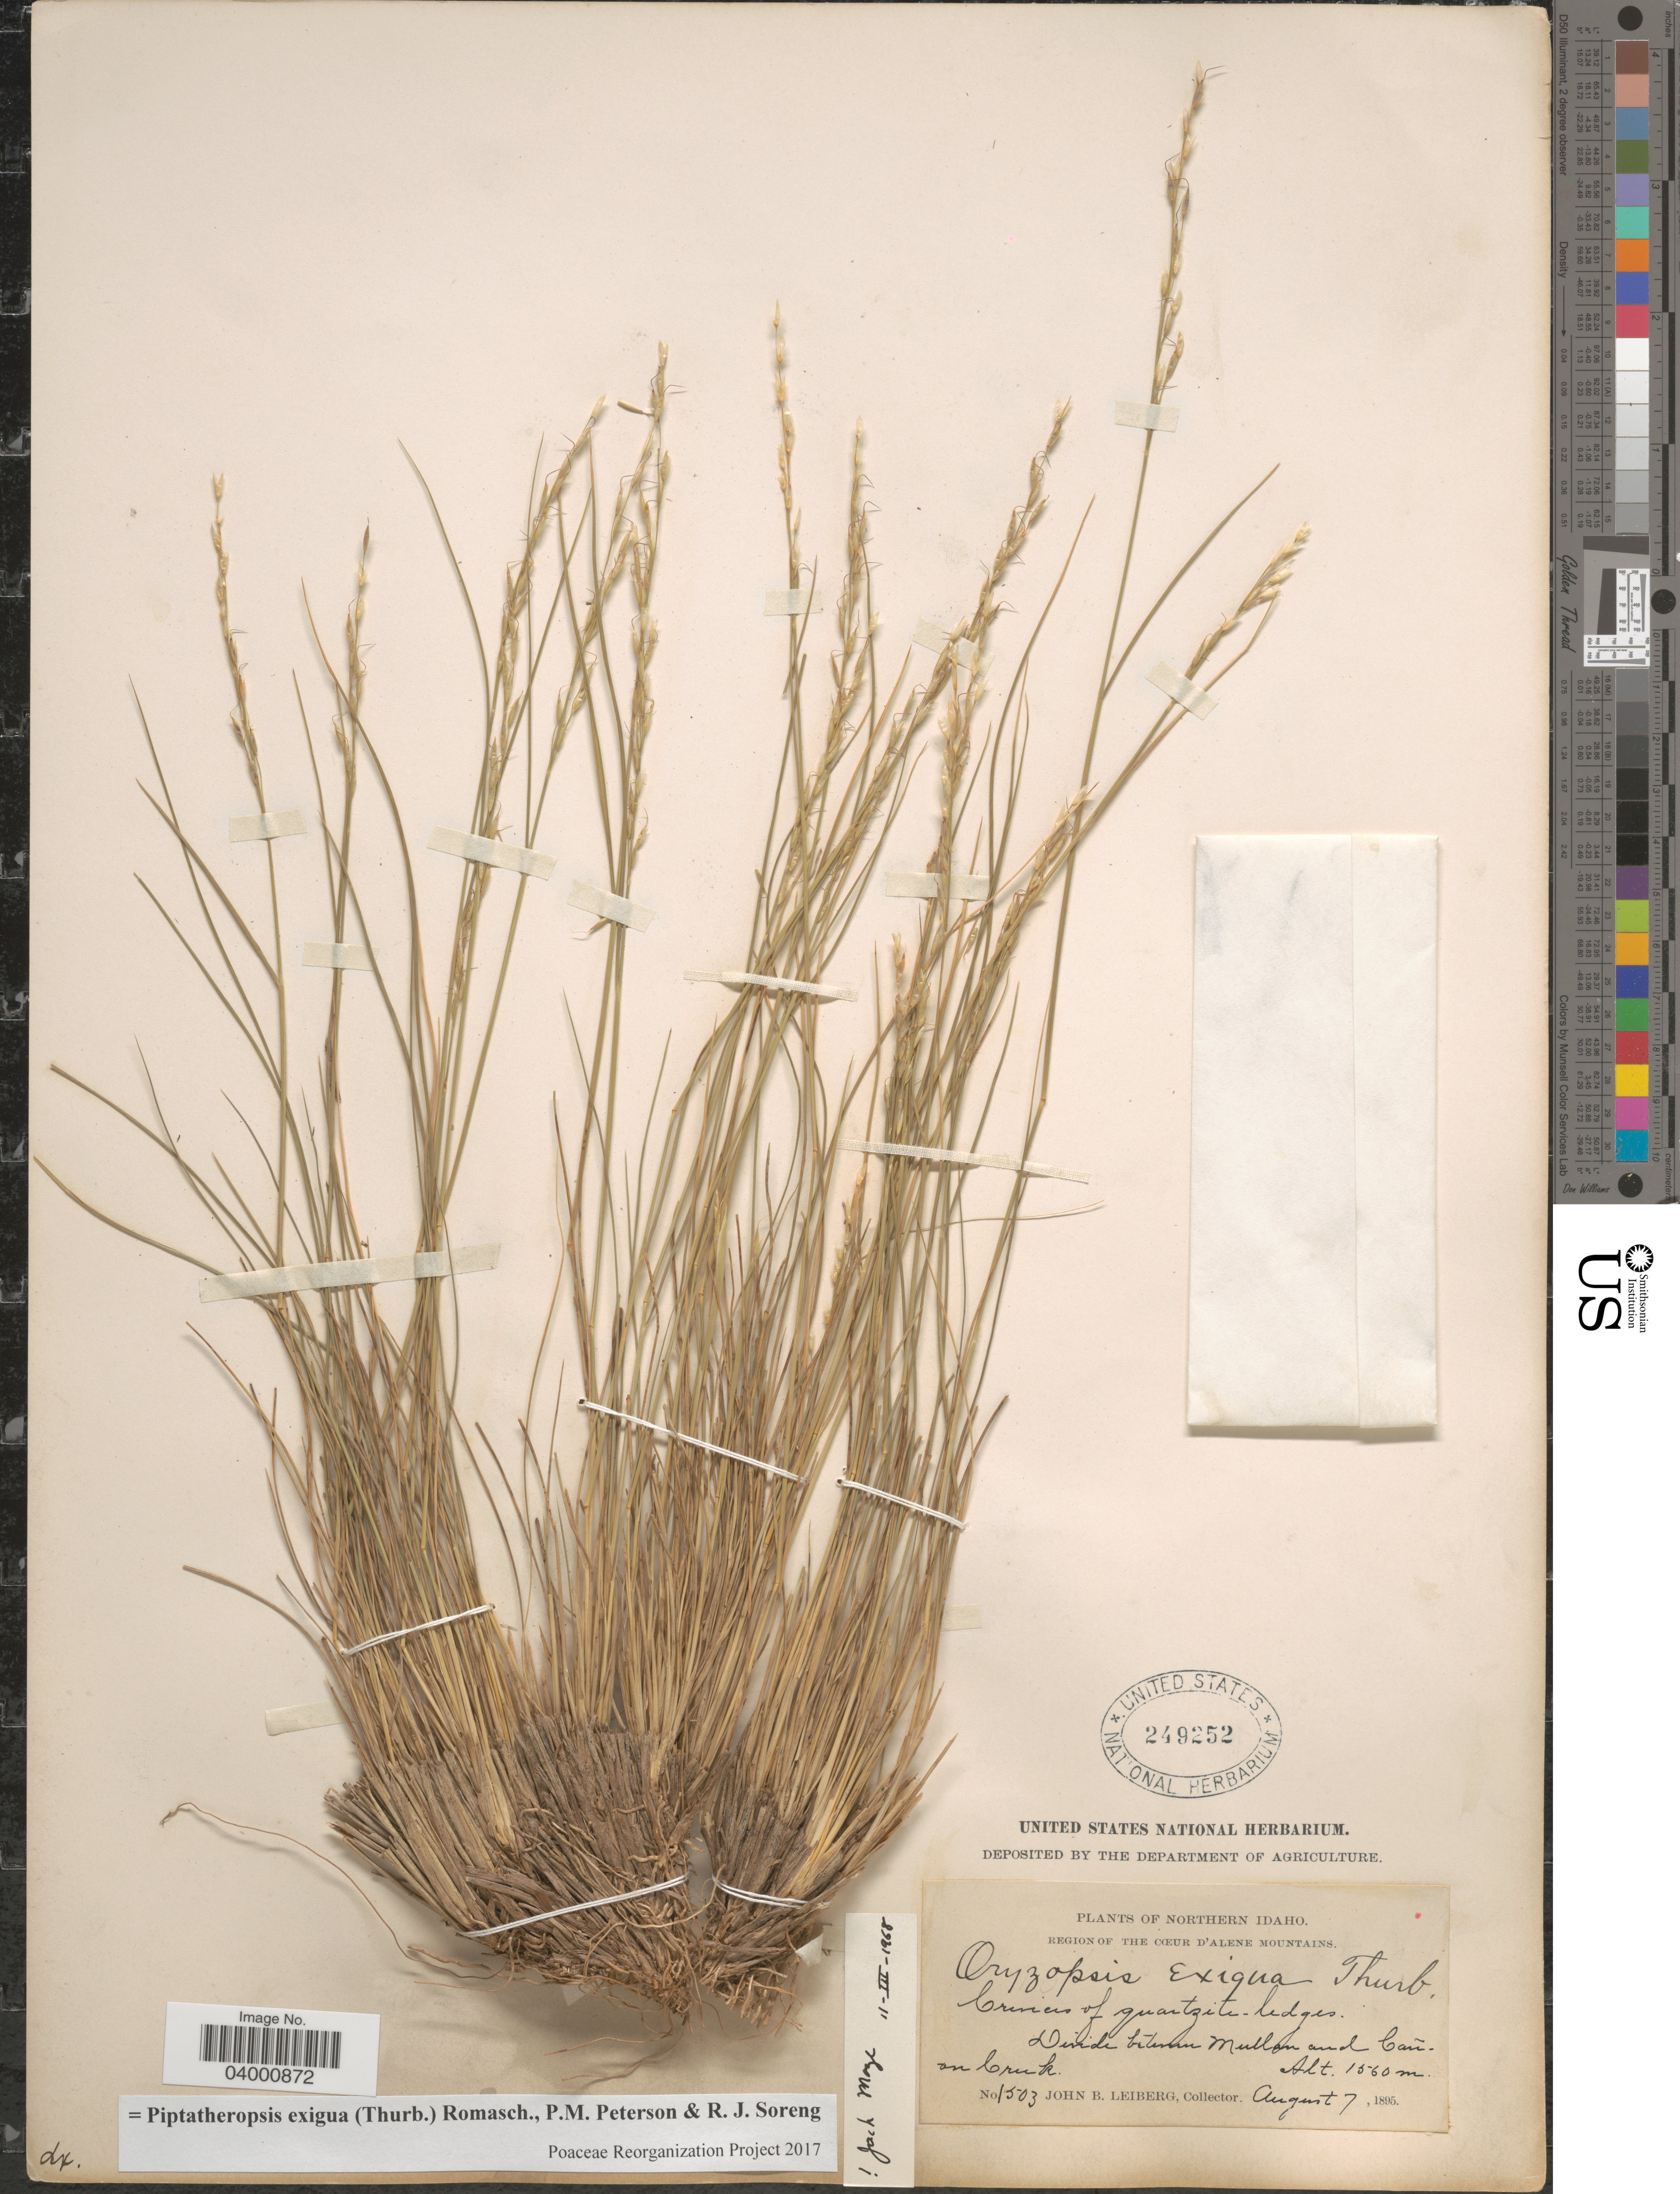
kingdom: Plantae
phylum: Tracheophyta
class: Liliopsida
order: Poales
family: Poaceae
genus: Piptatheropsis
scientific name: Piptatheropsis exigua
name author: (Thurb.) Romasch. et al.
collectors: J. B. Leiberg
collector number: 1503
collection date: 1895-08-07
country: United States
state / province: Idaho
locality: Northern Idaho. Region of the Cœur D'Alene Mountains. Divide between Mullan and Cañon Creek.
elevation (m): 1560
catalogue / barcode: US 249252